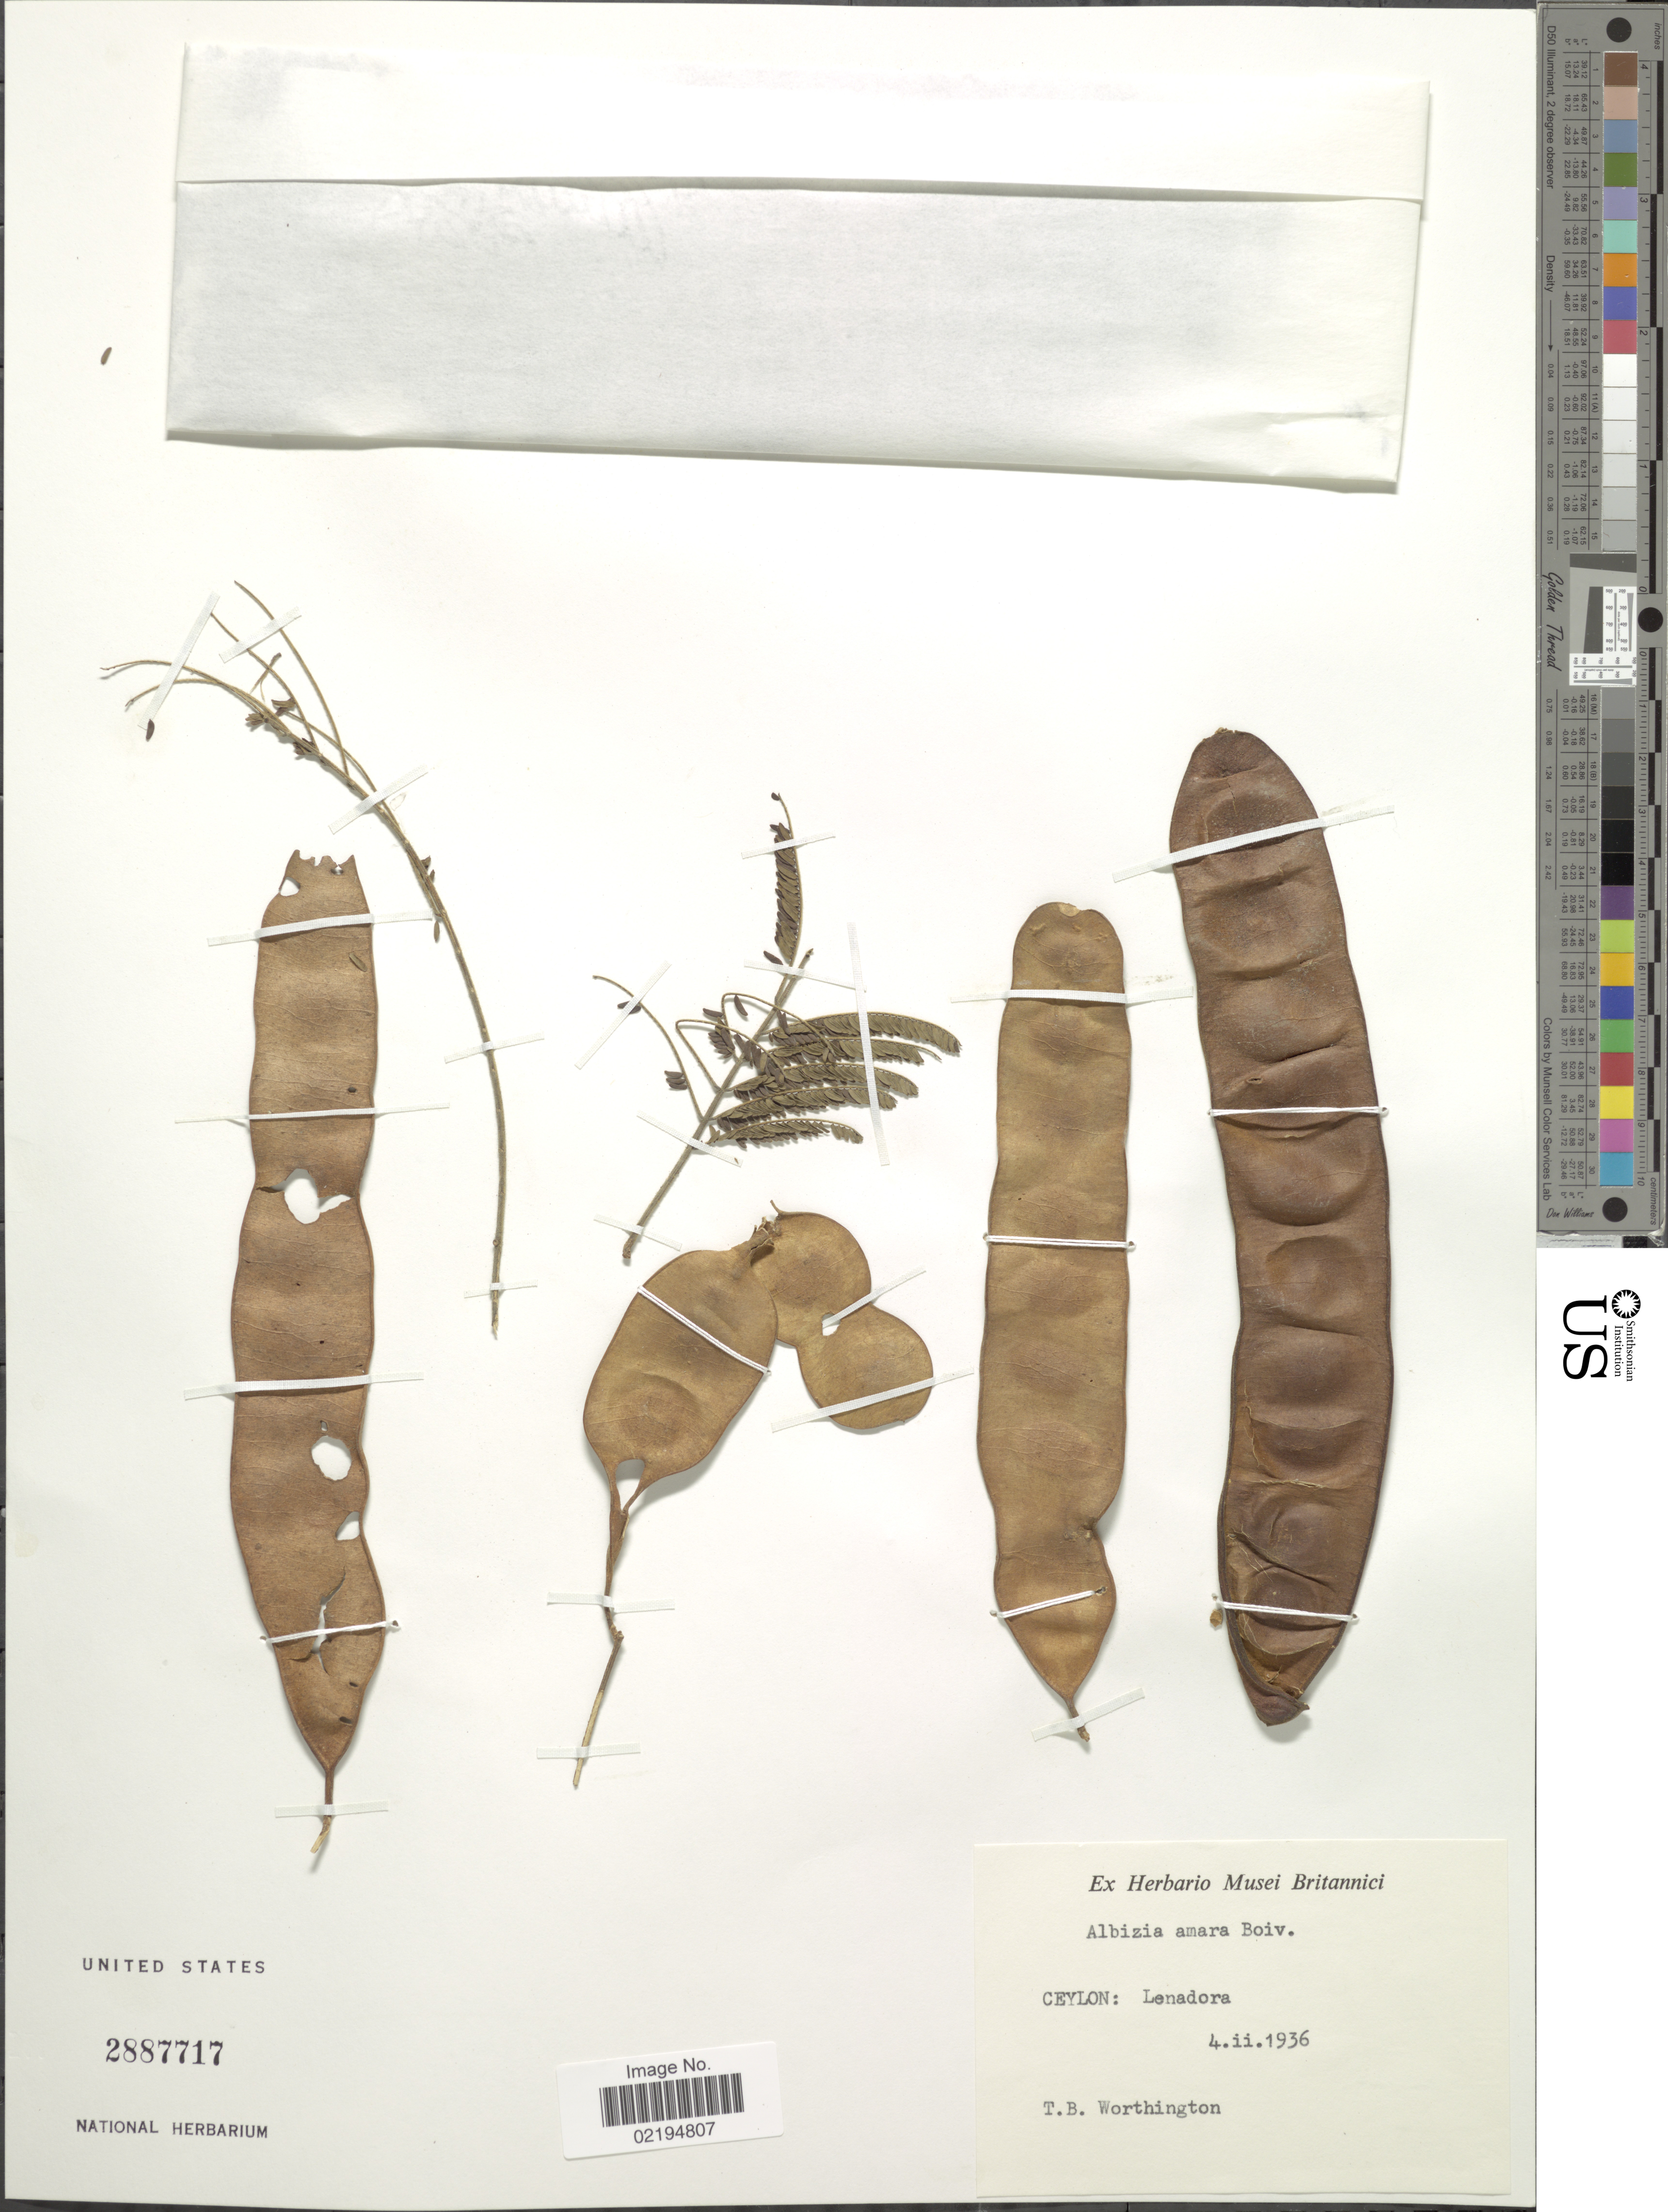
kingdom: Plantae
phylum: Tracheophyta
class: Magnoliopsida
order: Fabales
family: Fabaceae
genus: Albizia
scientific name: Albizia amara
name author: (Roxb.) Boivin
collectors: T. Worthington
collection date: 1936-02-04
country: Sri Lanka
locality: Ceylon: Lenadora.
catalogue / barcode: US 2887717